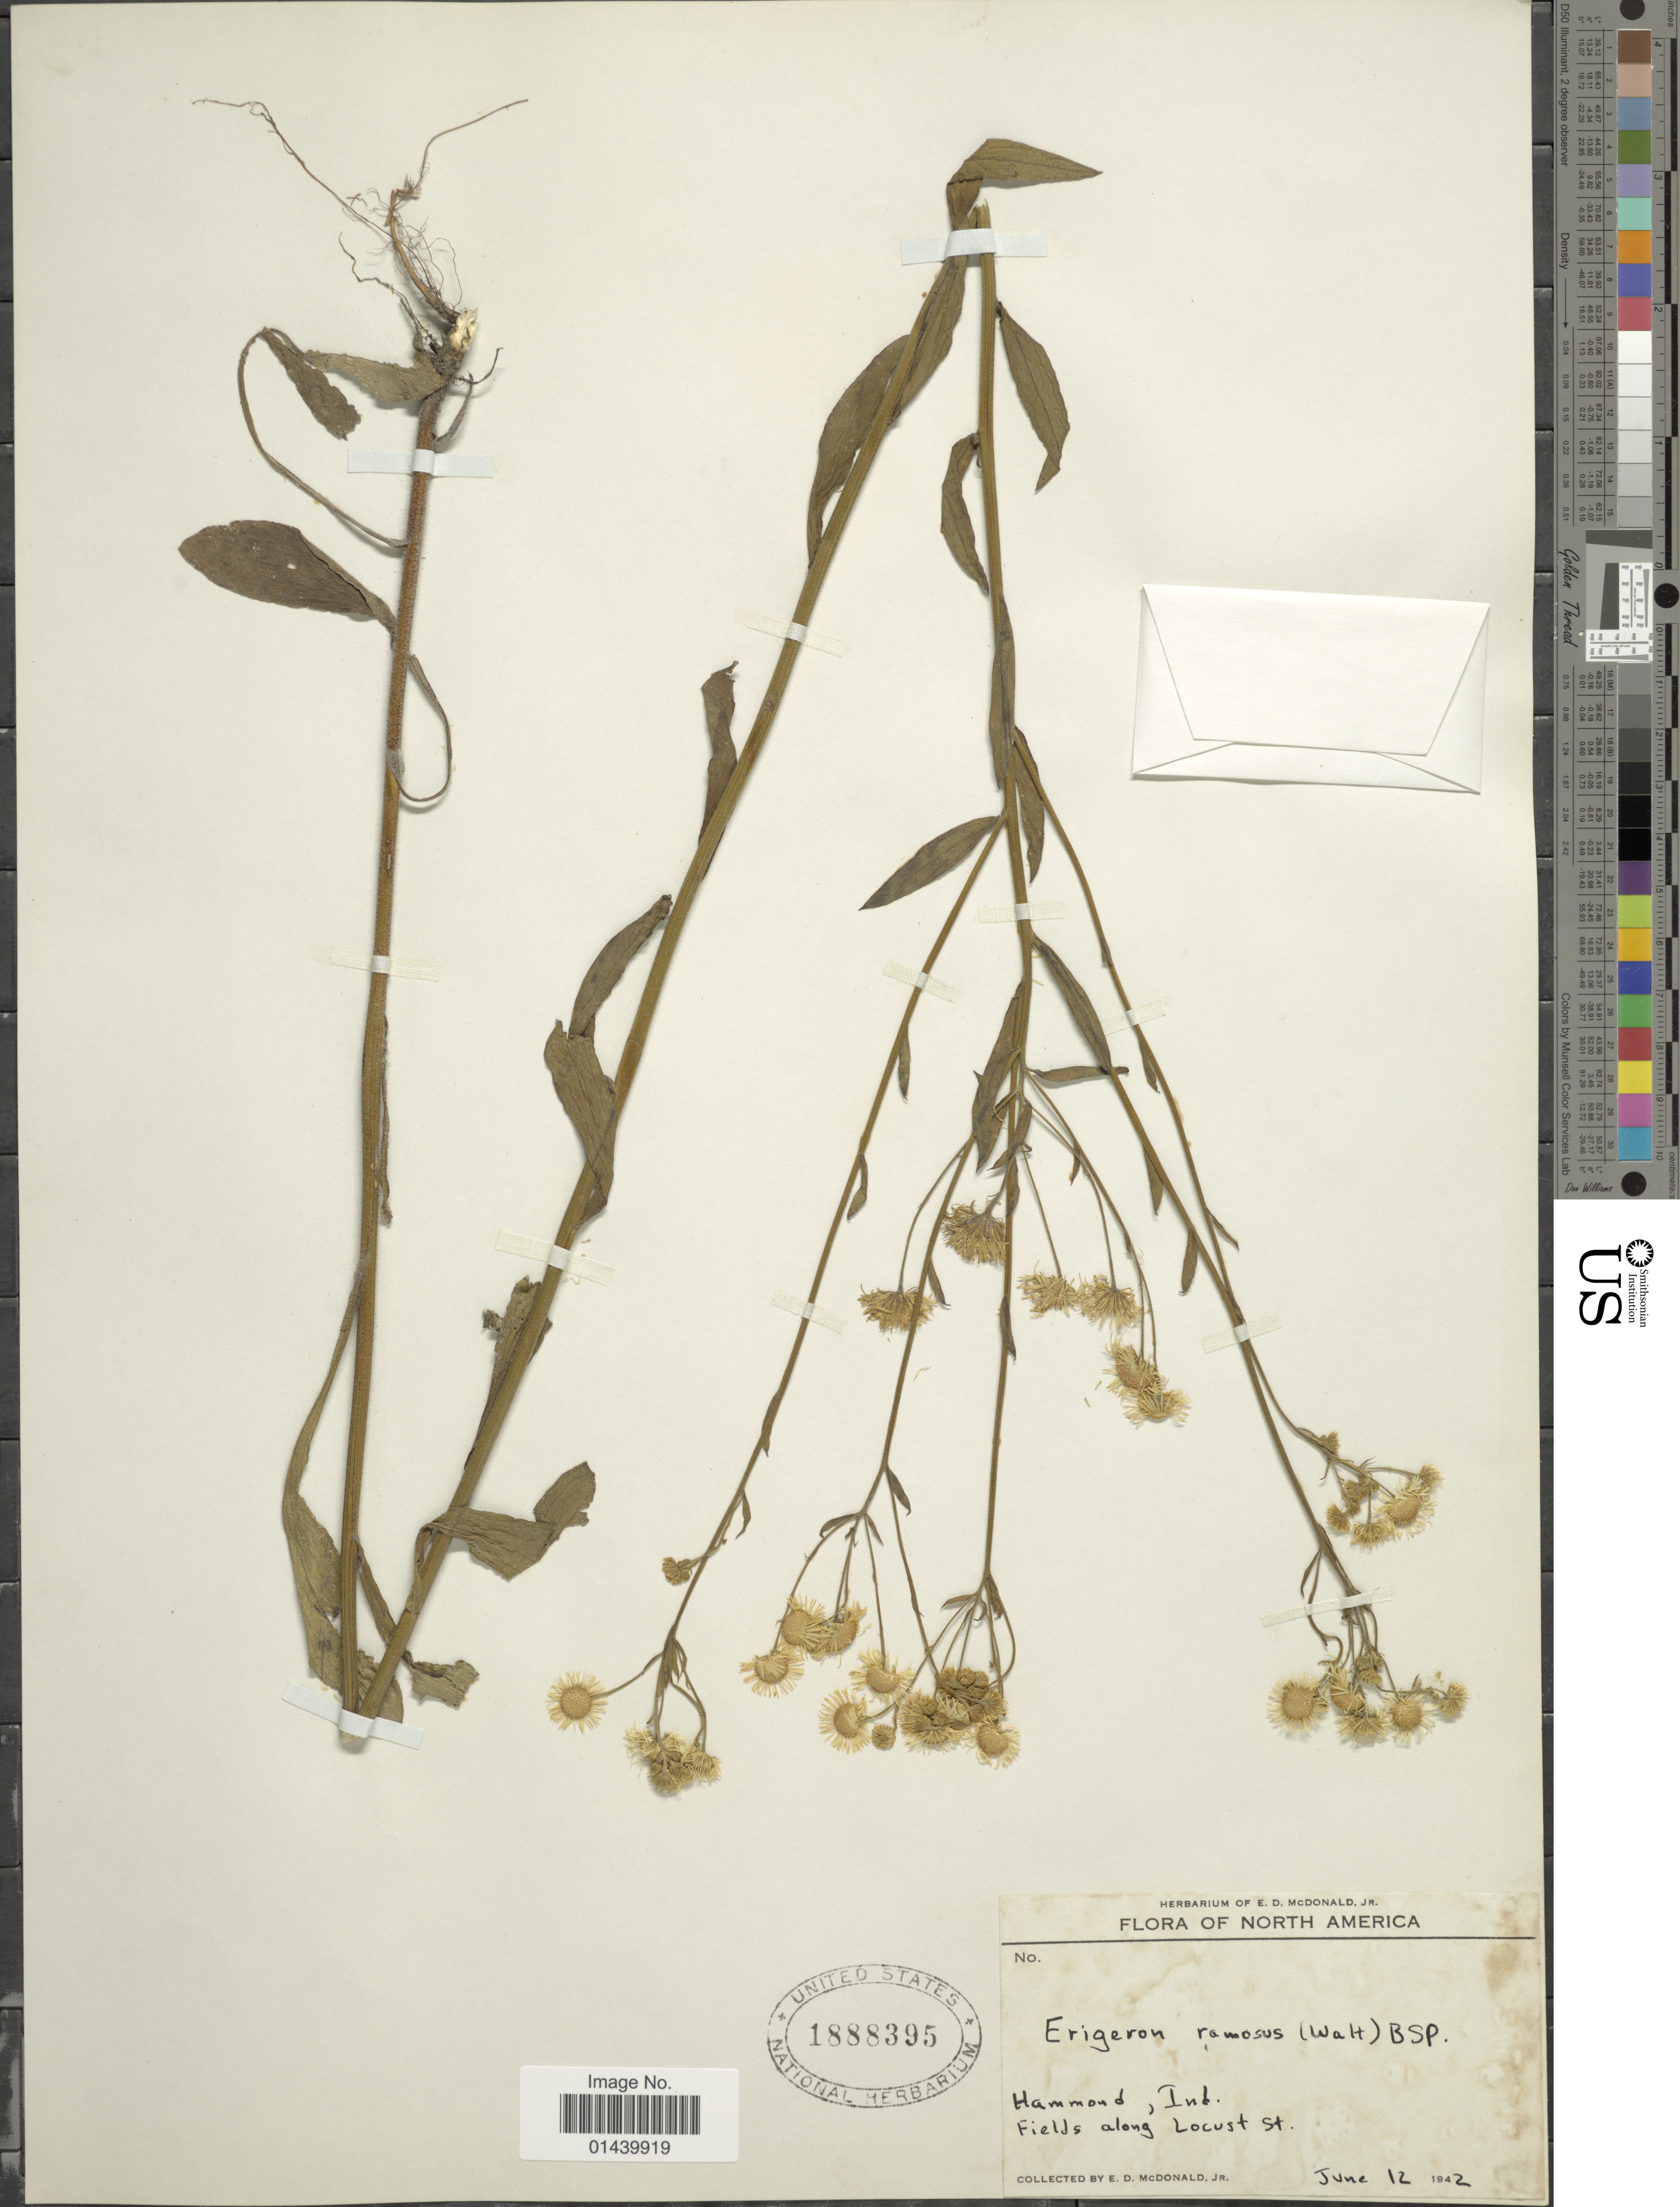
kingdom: Plantae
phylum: Tracheophyta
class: Magnoliopsida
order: Asterales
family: Asteraceae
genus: Erigeron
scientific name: Erigeron strigosus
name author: Muhl. ex Willd.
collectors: E. D. McDonald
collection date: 1942-06-12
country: United States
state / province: Indiana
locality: North America. Hammond, Ind. Fields along Locust St.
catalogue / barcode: US 1888395